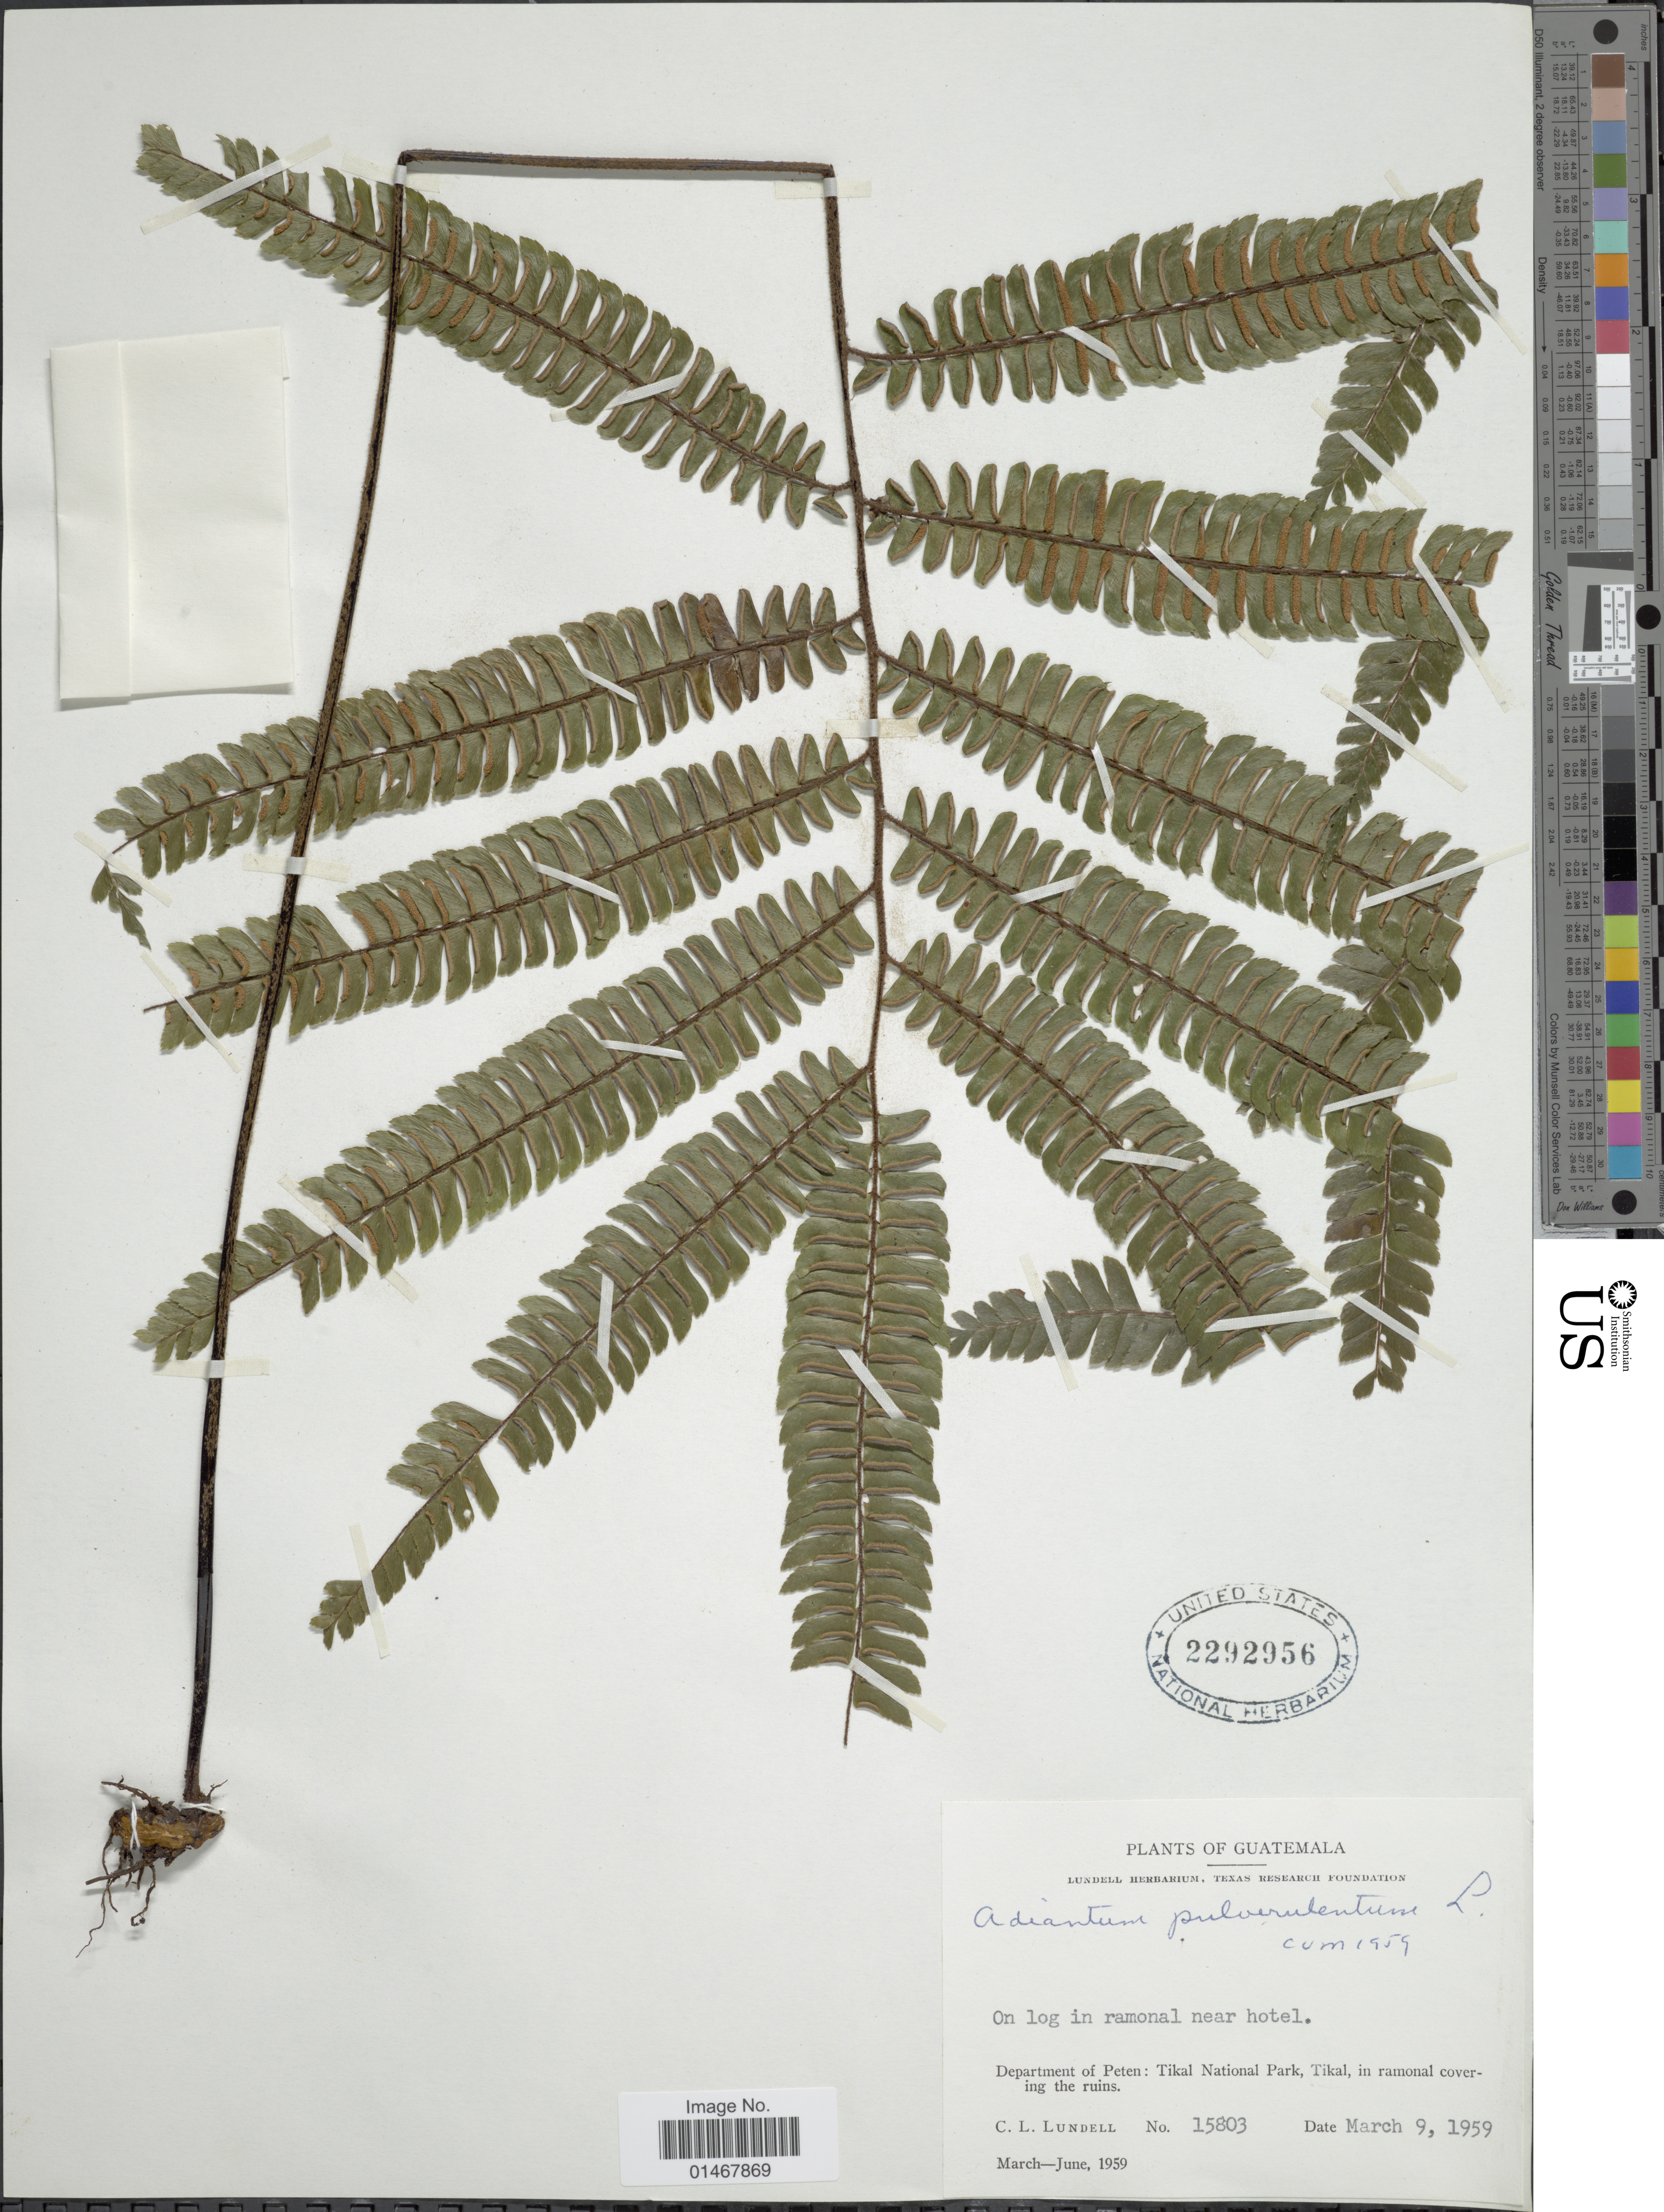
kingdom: Plantae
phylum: Tracheophyta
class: Polypodiopsida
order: Polypodiales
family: Pteridaceae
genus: Adiantum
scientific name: Adiantum pulverulentum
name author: L.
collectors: C. L. Lundell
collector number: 15803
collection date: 1959-03-09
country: Guatemala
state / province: El Petén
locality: On log in ramonal near hotel, Department of Peten: Tikal National Park, Tikal, in ramonal coveing the ruins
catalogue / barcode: US 2292956